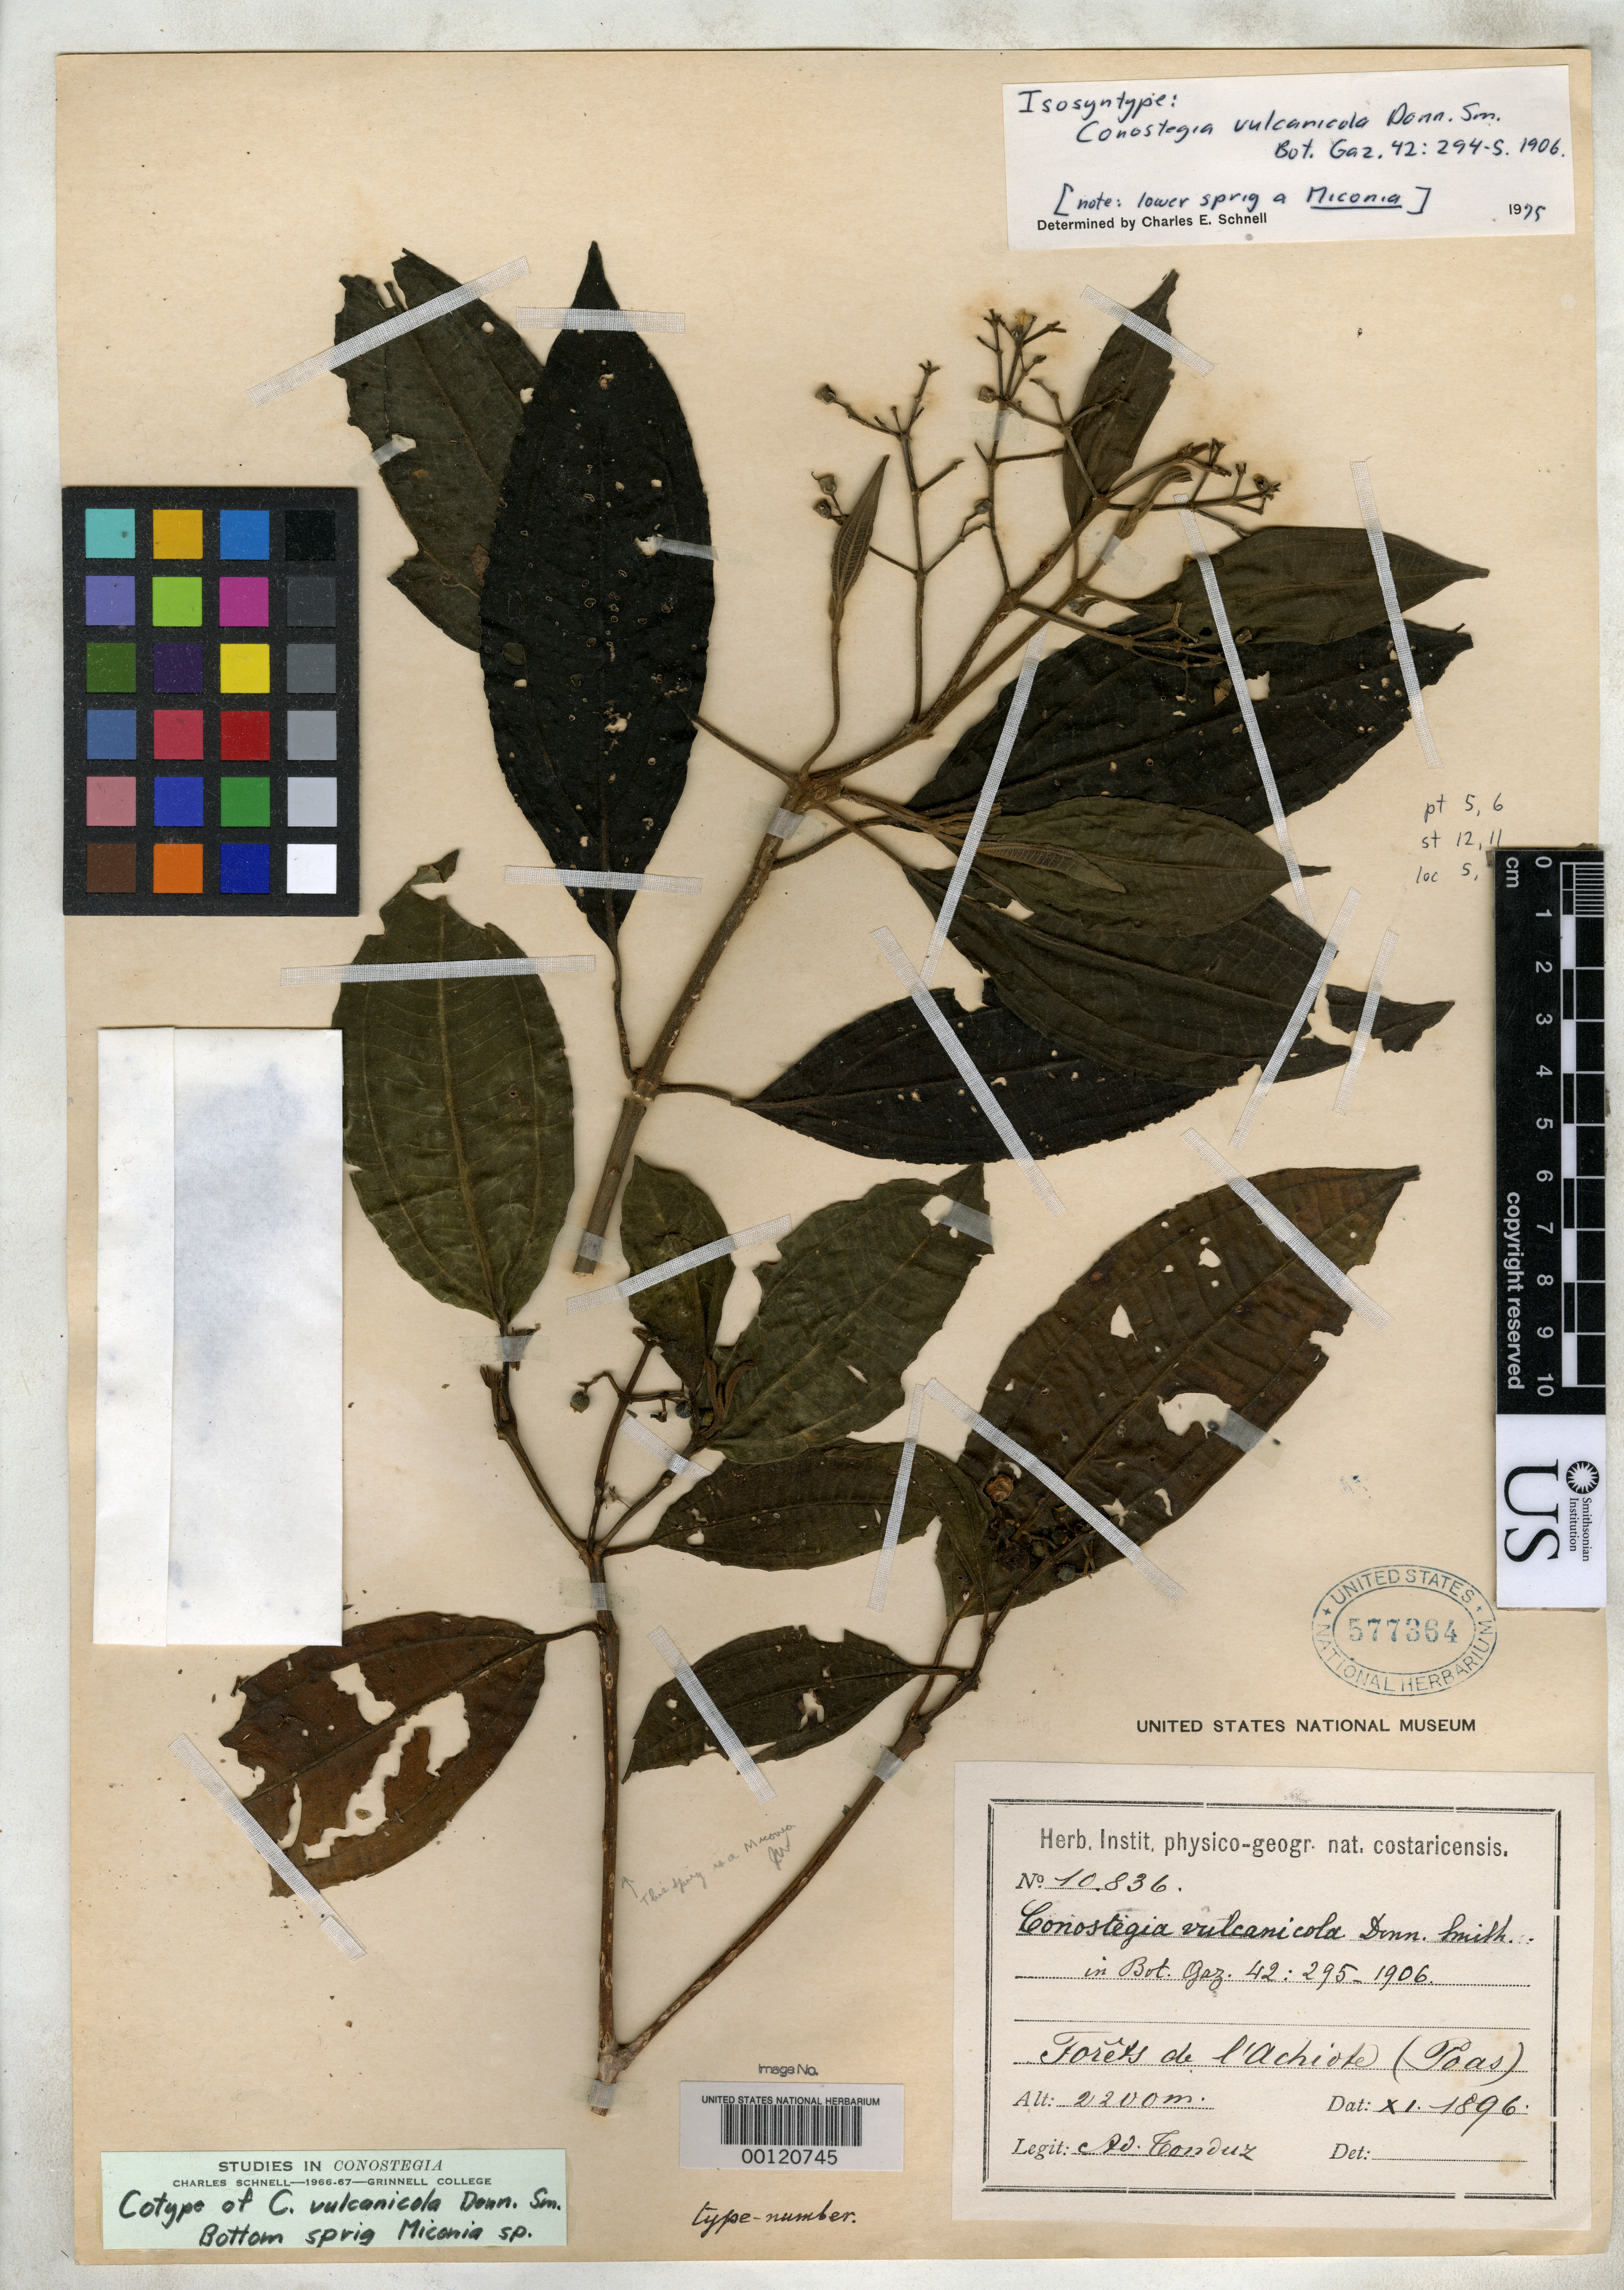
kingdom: Plantae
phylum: Tracheophyta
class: Magnoliopsida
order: Myrtales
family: Melastomataceae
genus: Conostegia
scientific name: Conostegia vulcanicola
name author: Donn. Sm.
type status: Syntype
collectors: A. Tonduz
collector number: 10836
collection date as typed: Nov 1896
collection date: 1896-11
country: Costa Rica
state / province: Alajuela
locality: Poás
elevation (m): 2200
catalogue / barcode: US 577364